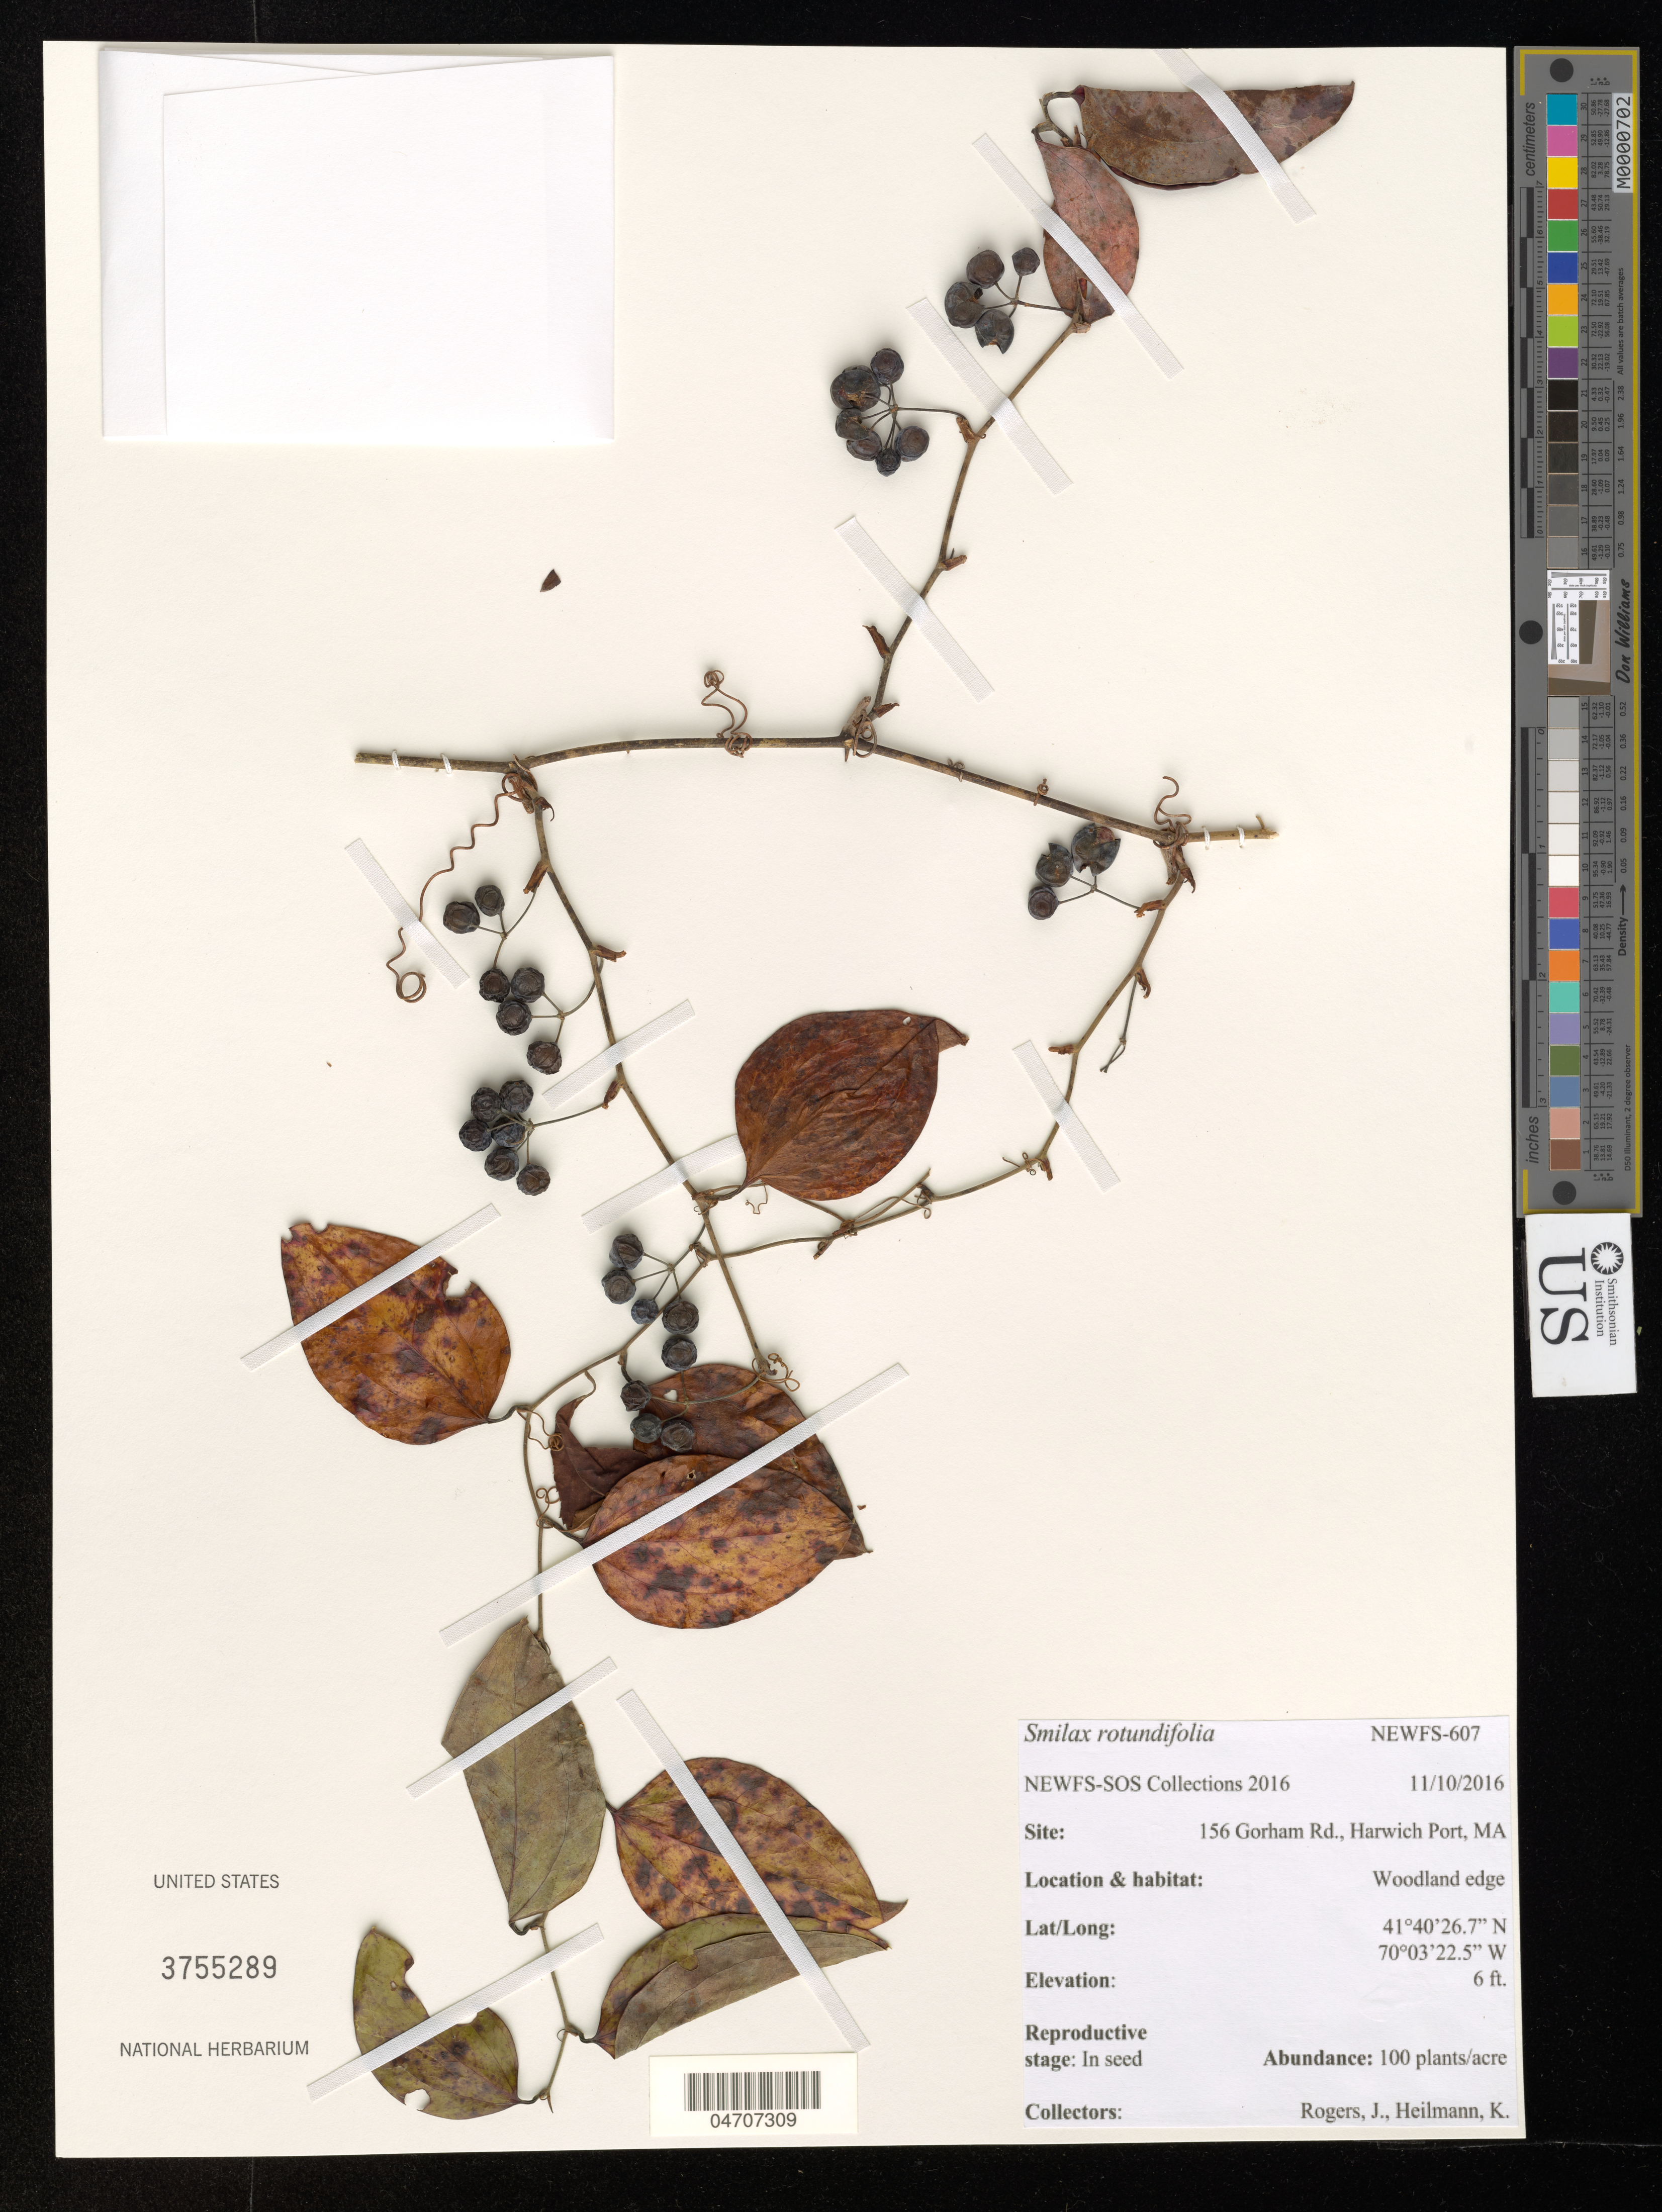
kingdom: Plantae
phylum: Tracheophyta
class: Liliopsida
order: Liliales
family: Smilacaceae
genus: Smilax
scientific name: Smilax rotundifolia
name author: L.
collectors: J. Rogers & K. Heilmann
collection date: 2016-11-10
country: United States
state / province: Massachusetts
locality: Site: 156 Gorham Rd., Harwich Port, MA.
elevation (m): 2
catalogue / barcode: US 3755289